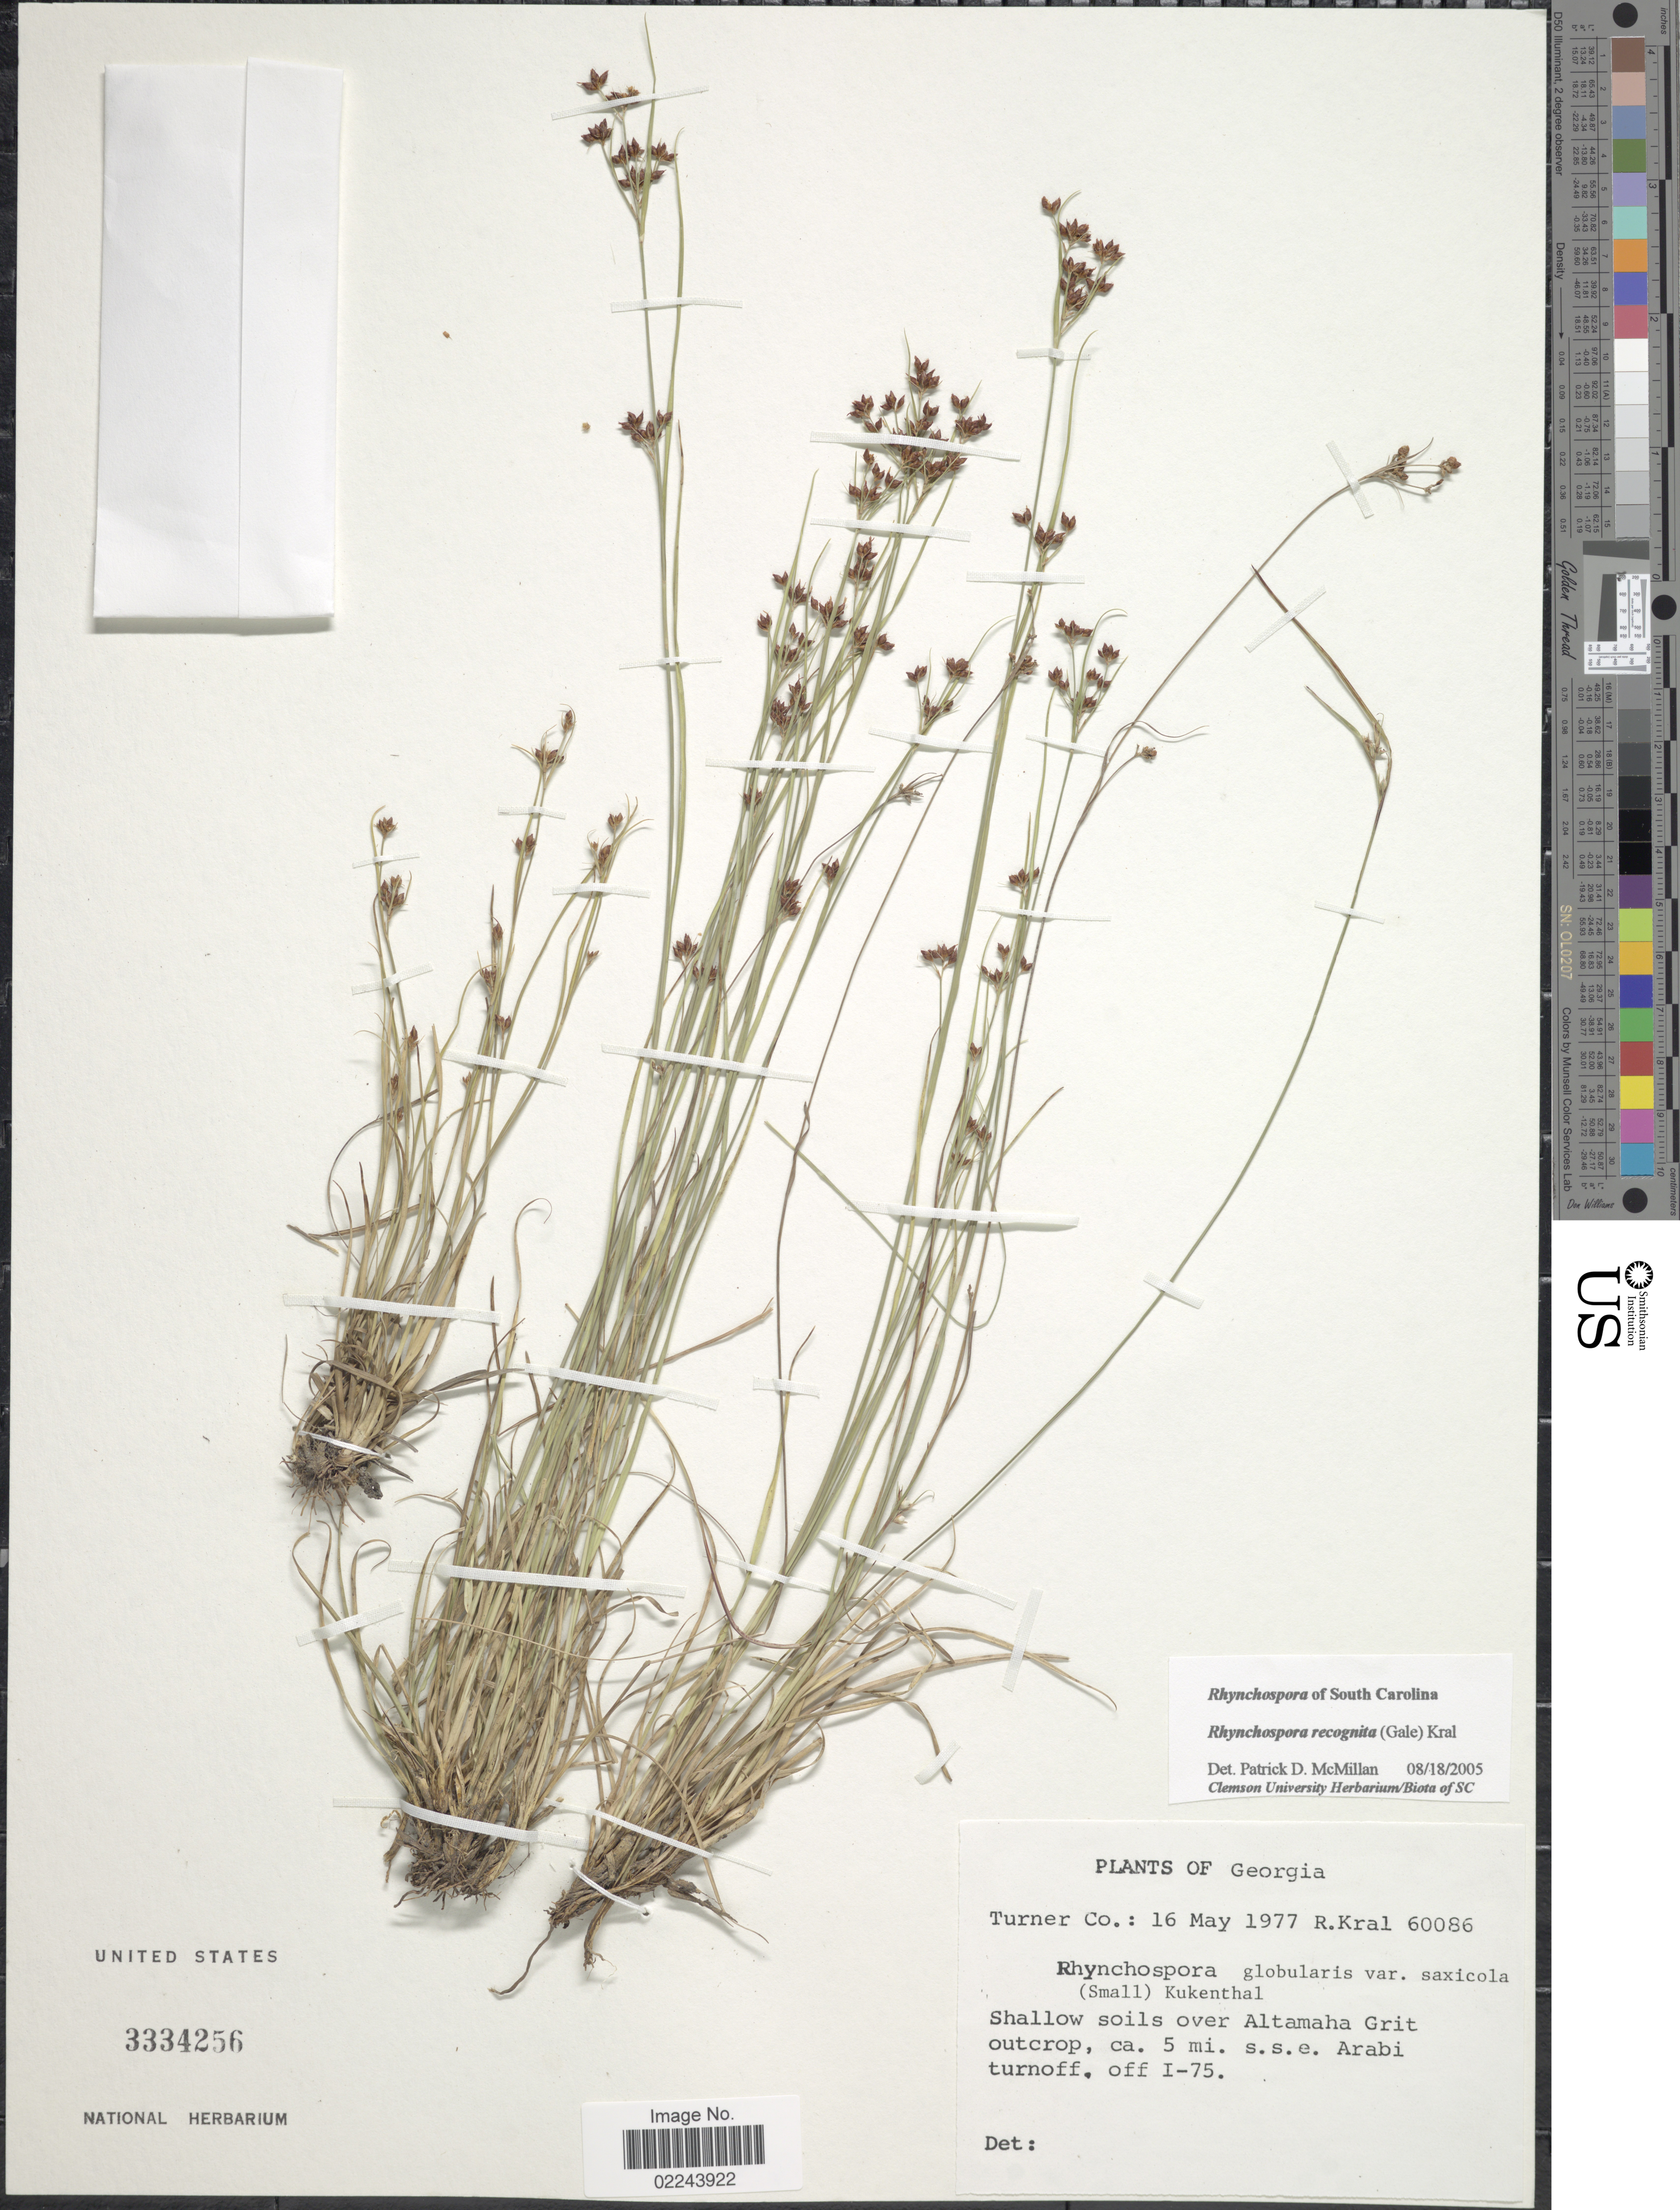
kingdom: Plantae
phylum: Tracheophyta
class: Liliopsida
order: Poales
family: Cyperaceae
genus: Rhynchospora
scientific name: Rhynchospora recognita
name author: (Gale) Kral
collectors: R. Kral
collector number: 60086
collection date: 1977-05-16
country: United States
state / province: Georgia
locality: Turner Co, over Altamaha Grit outcrop, ca 5 mi s.s.e. Arabi turnoff, off. I-75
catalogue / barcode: US 3334256